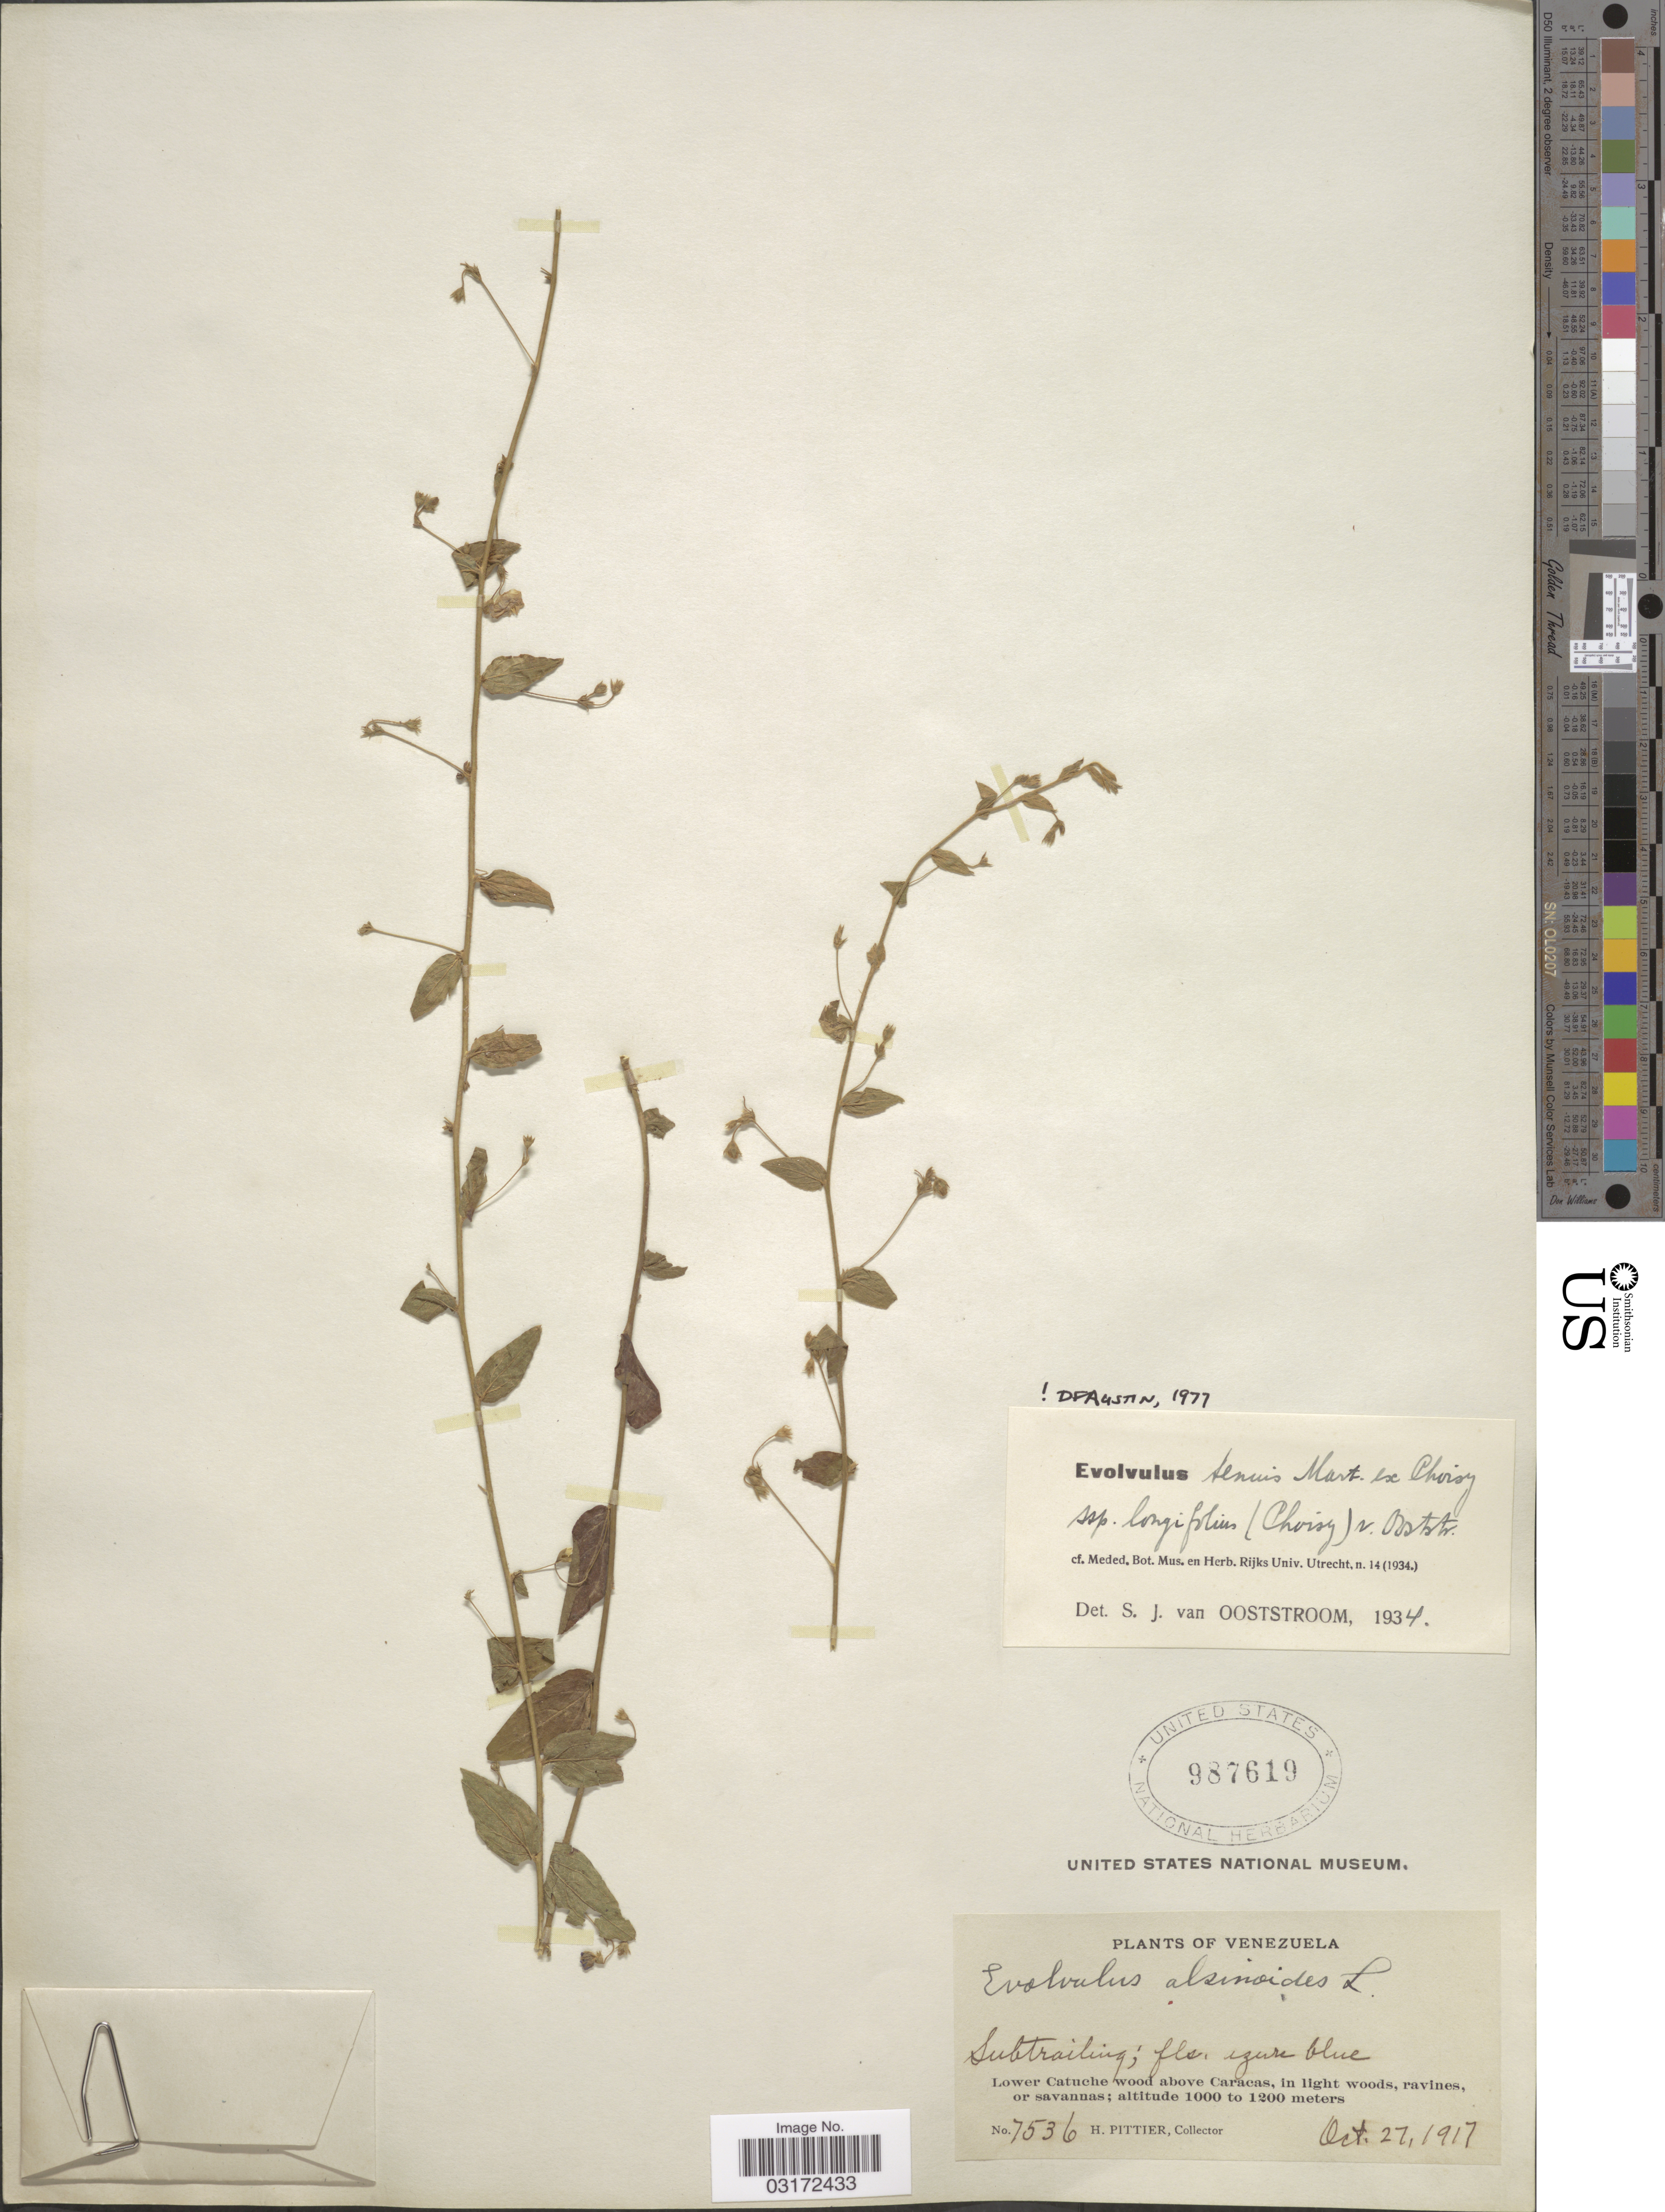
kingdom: Plantae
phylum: Tracheophyta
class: Magnoliopsida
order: Solanales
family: Convolvulaceae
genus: Evolvulus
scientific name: Evolvulus tenuis subsp. longifolius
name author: Mart. ex Choisy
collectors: H. F. Pittier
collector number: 7536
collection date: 1917-10-27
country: Venezuela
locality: Lower Catuche wood above Caracas.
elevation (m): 1000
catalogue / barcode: US 987619